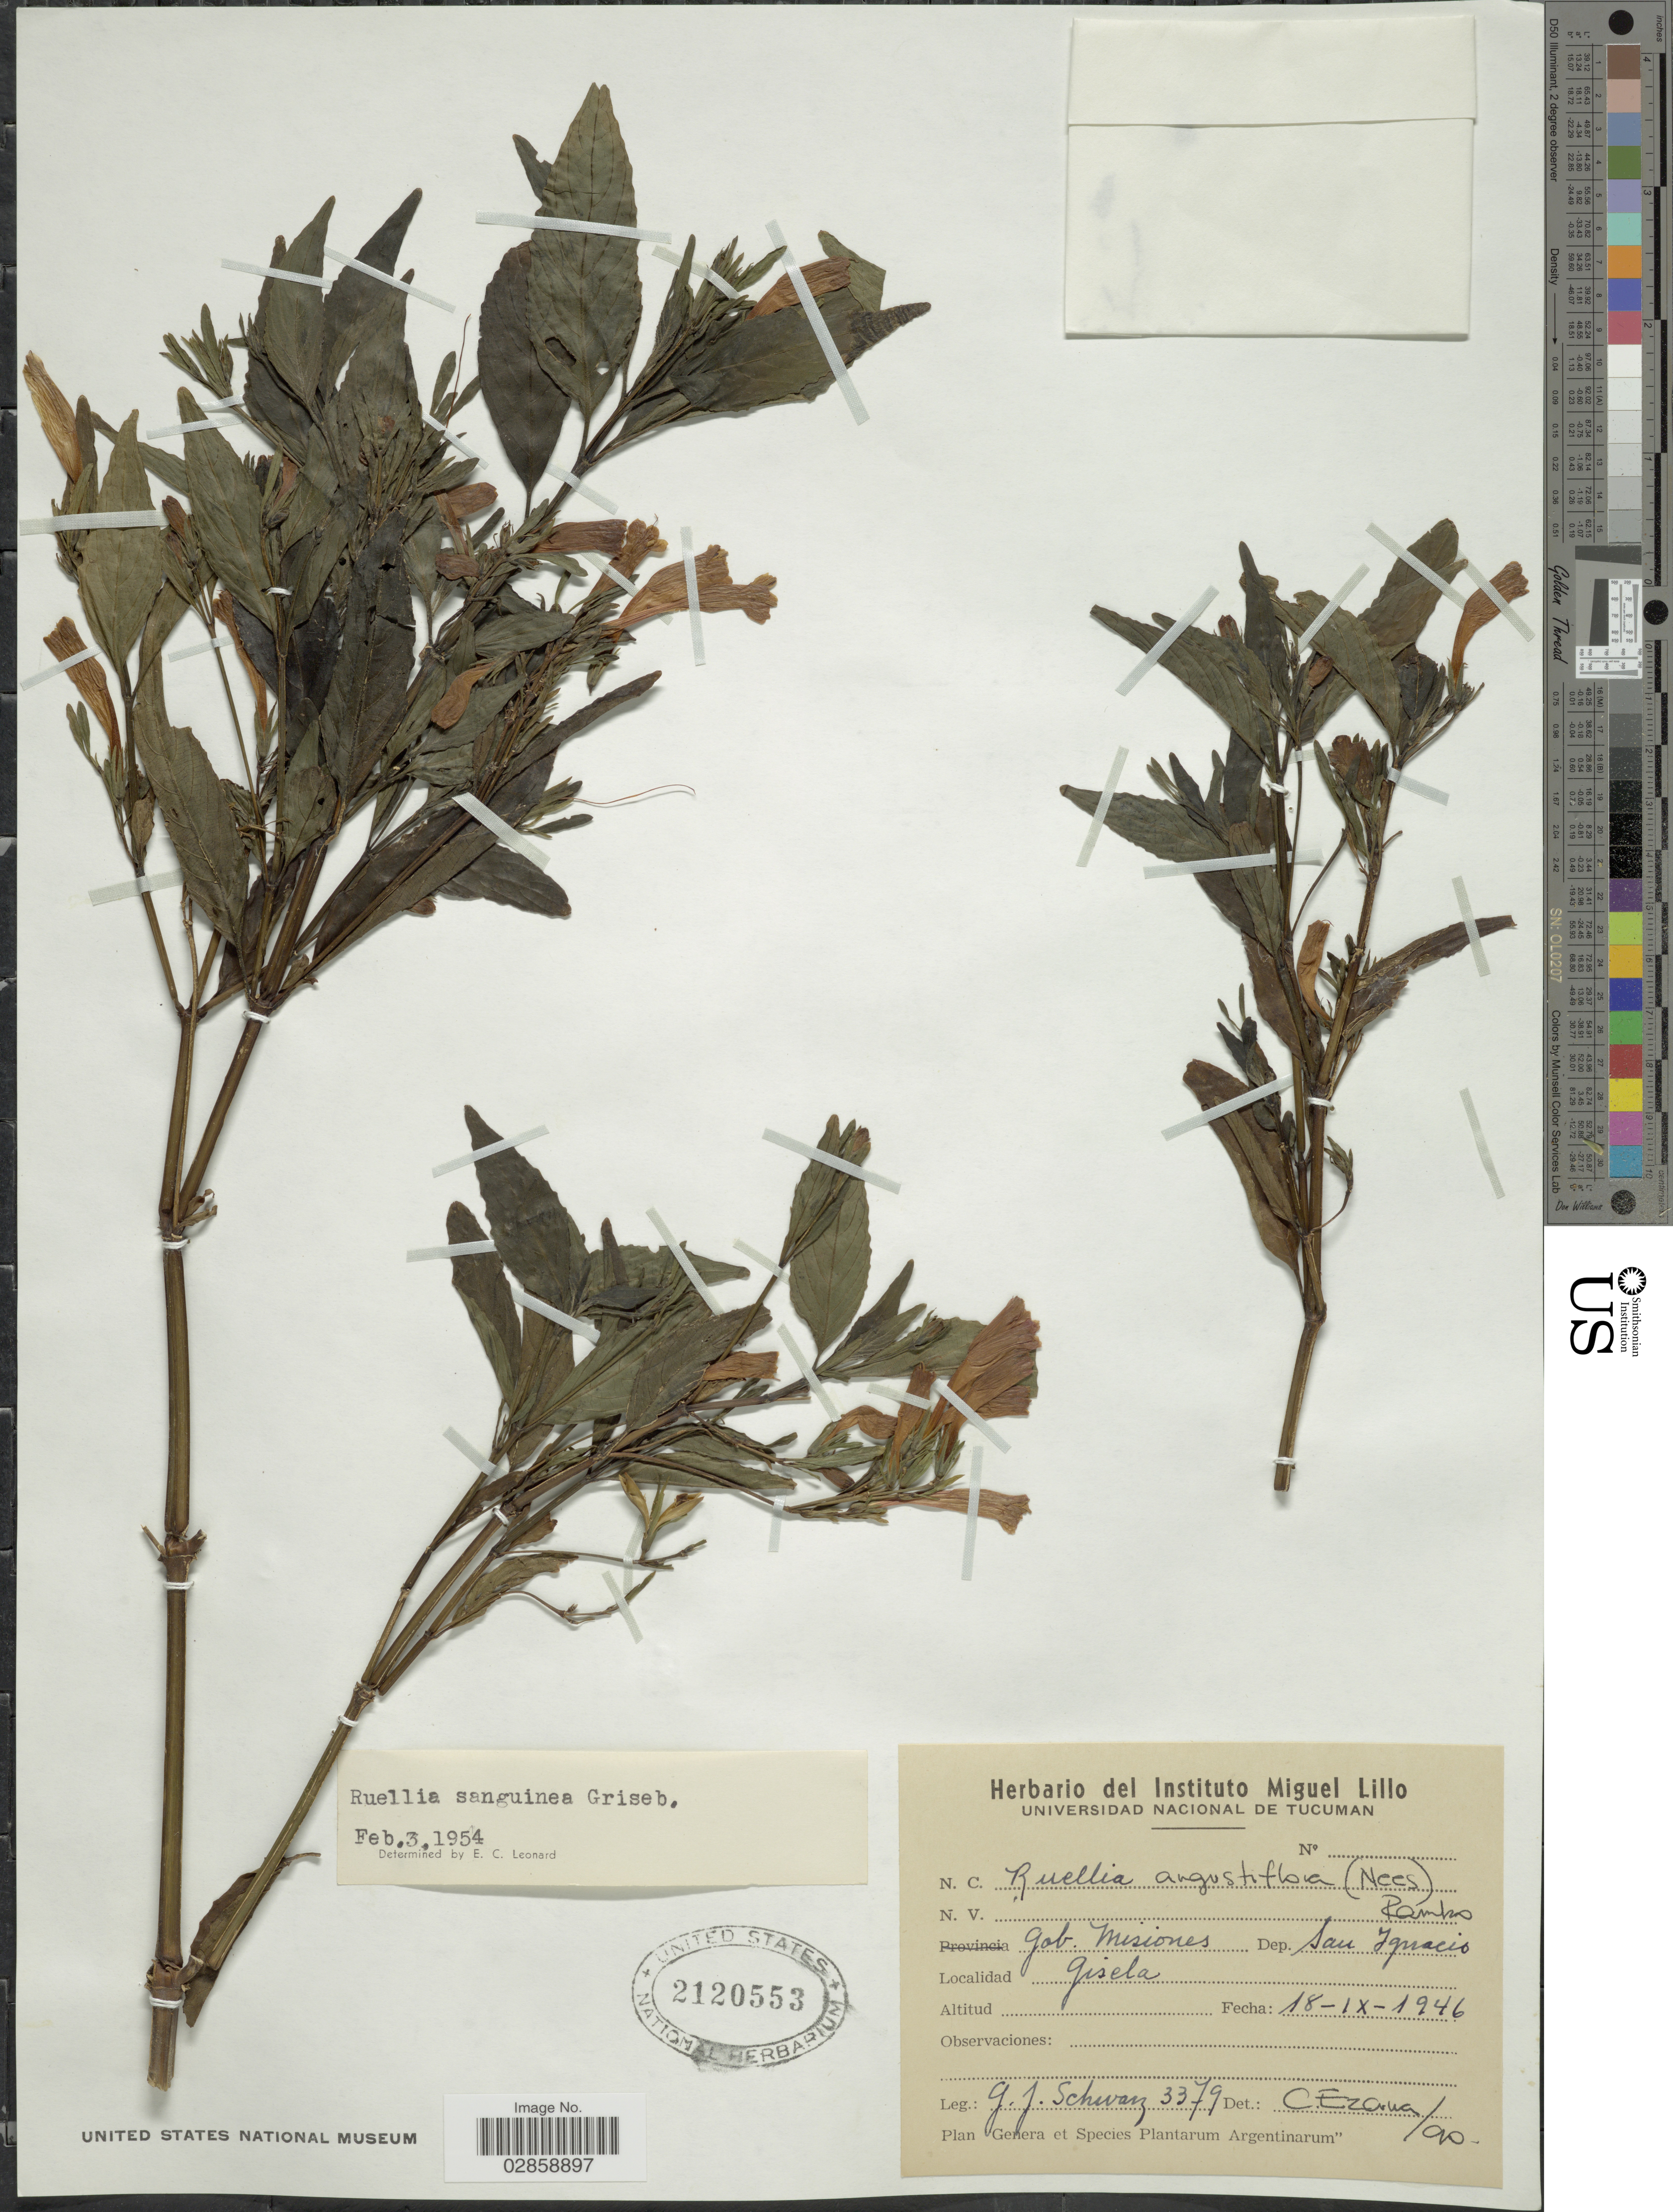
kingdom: Plantae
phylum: Tracheophyta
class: Magnoliopsida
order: Lamiales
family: Acanthaceae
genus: Ruellia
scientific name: Ruellia angustiflora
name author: (Nees) Lindau ex Rambo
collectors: G. J. Schwarz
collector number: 3379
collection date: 1946-09-18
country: Argentina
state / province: Misiones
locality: Gob. Misiones. Dep. San Ignacio. Gisela.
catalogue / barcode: US 2120553